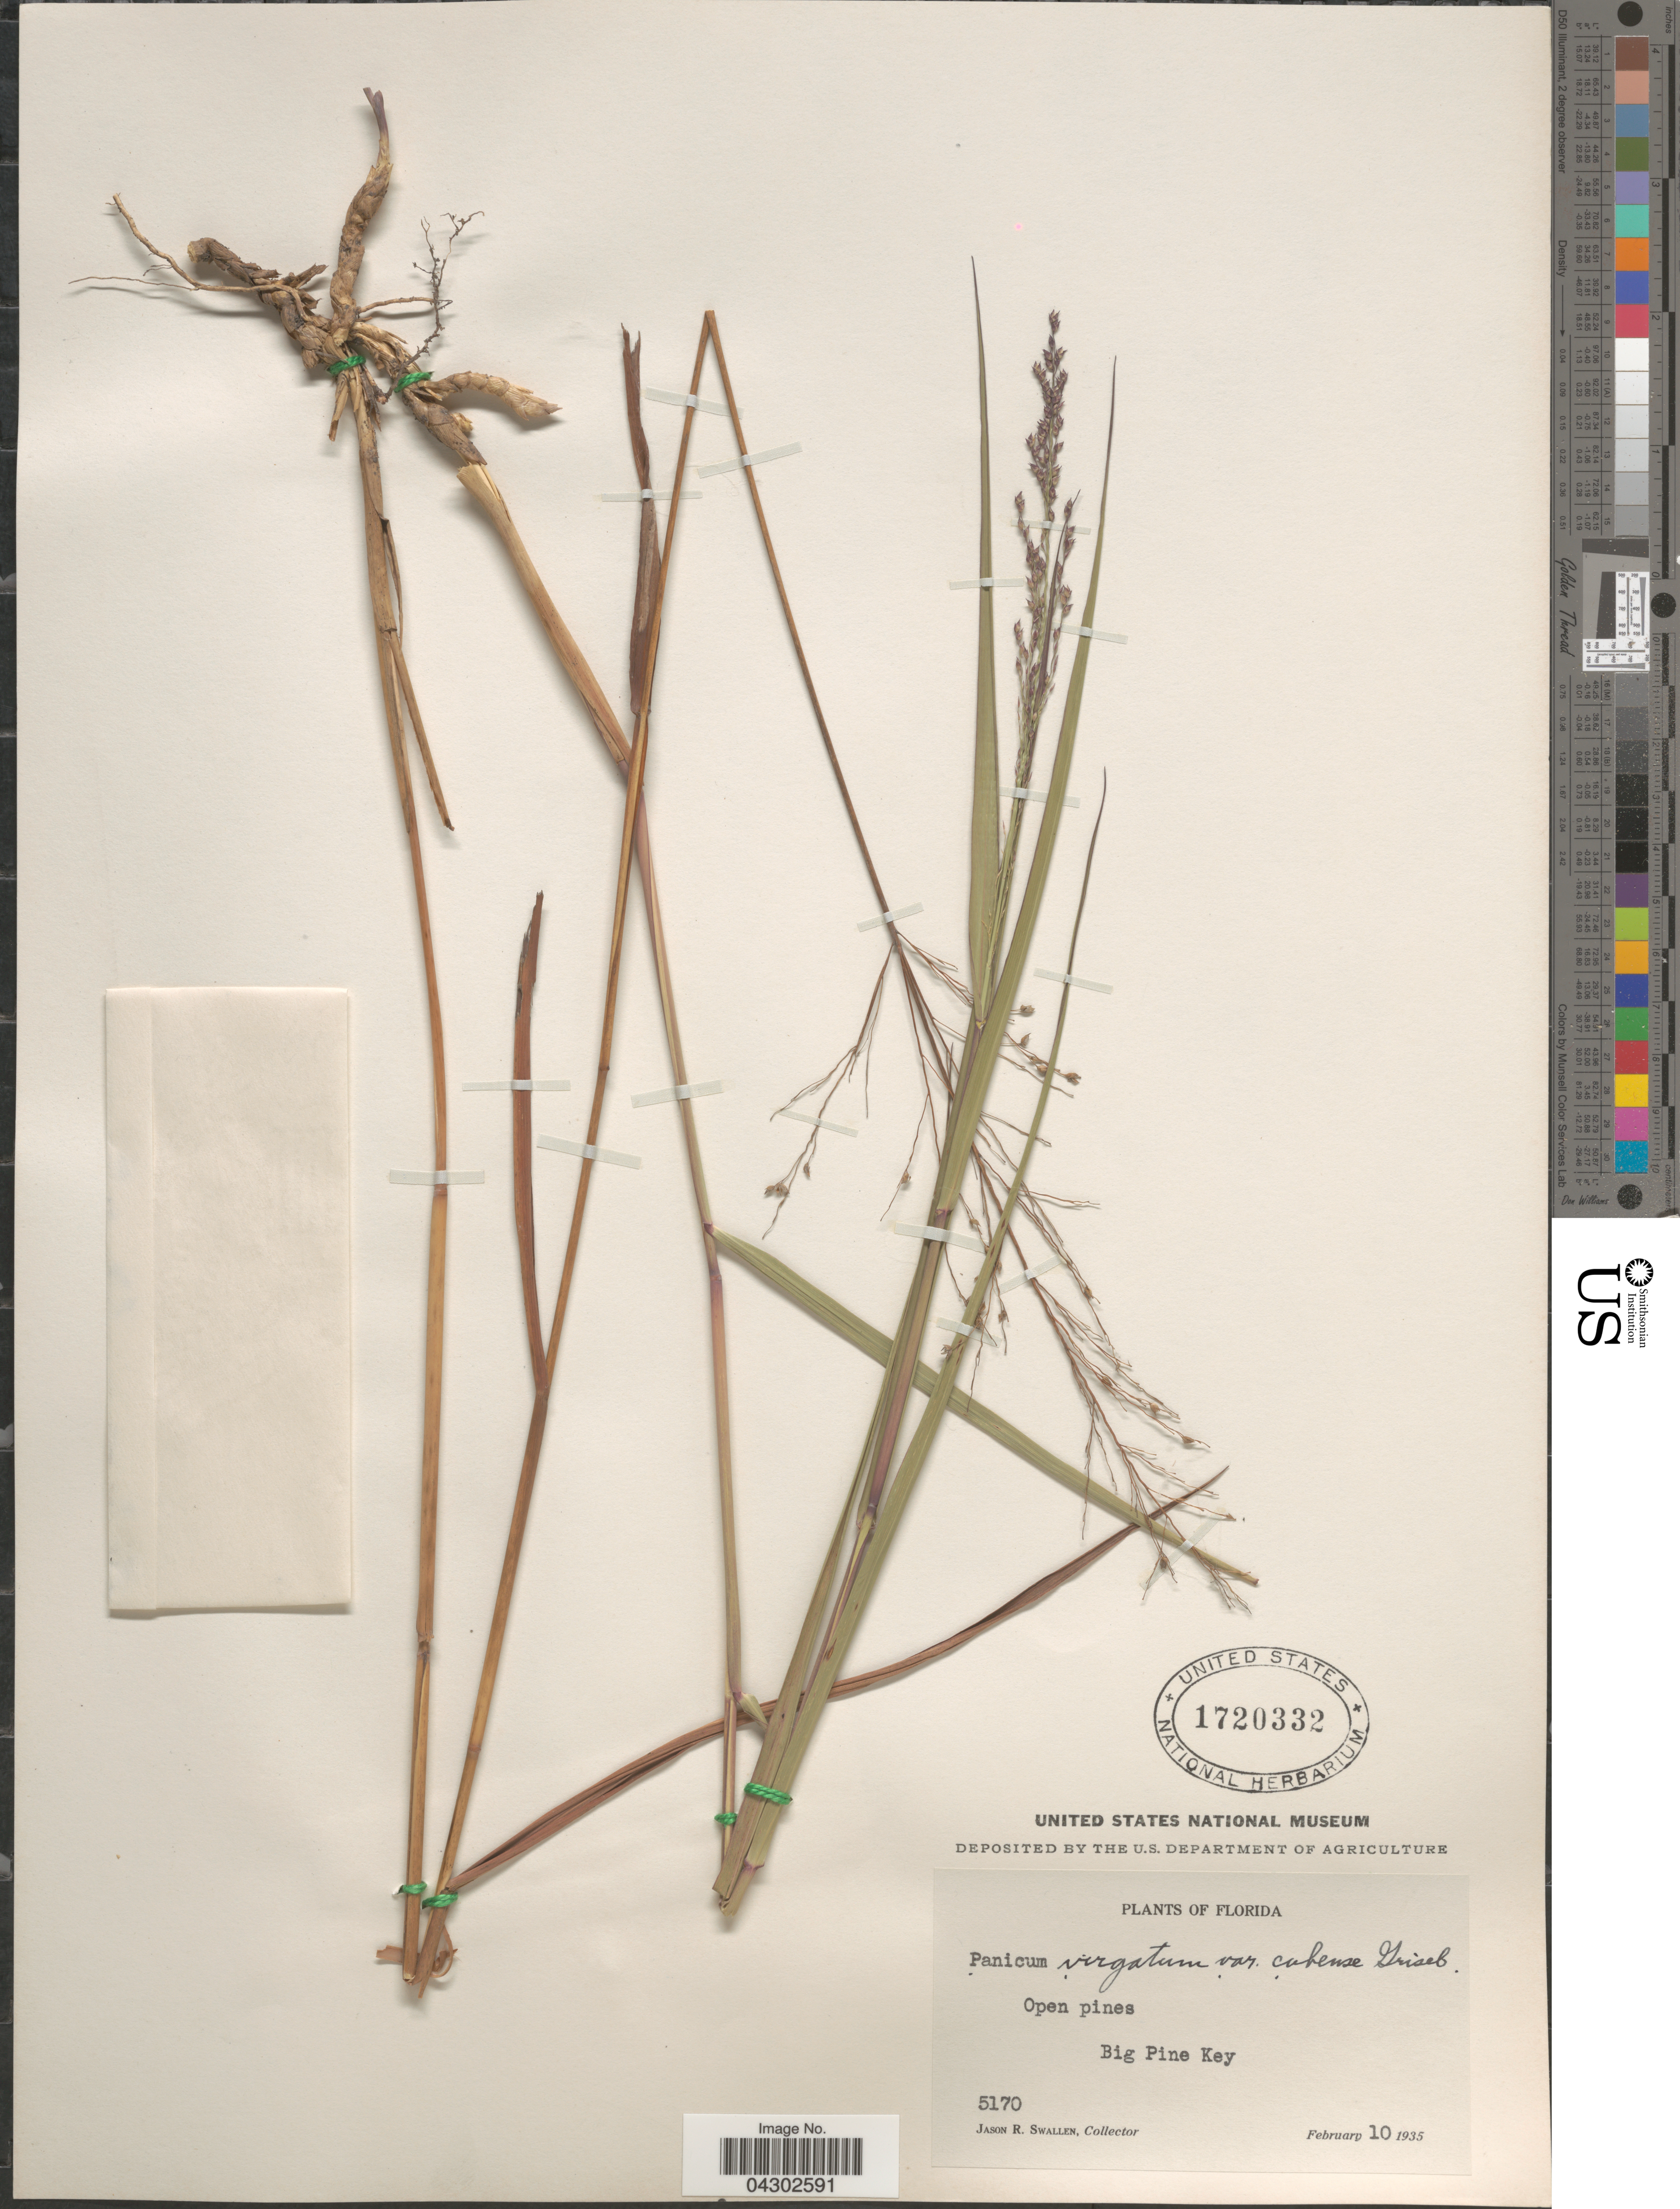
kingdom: Plantae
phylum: Tracheophyta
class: Liliopsida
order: Poales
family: Poaceae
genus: Panicum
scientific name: Panicum virgatum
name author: L.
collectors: J. R. Swallen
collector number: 5170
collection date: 1935-02-10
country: United States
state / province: Florida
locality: Open pines. Big Pine Key.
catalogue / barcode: US 1720332